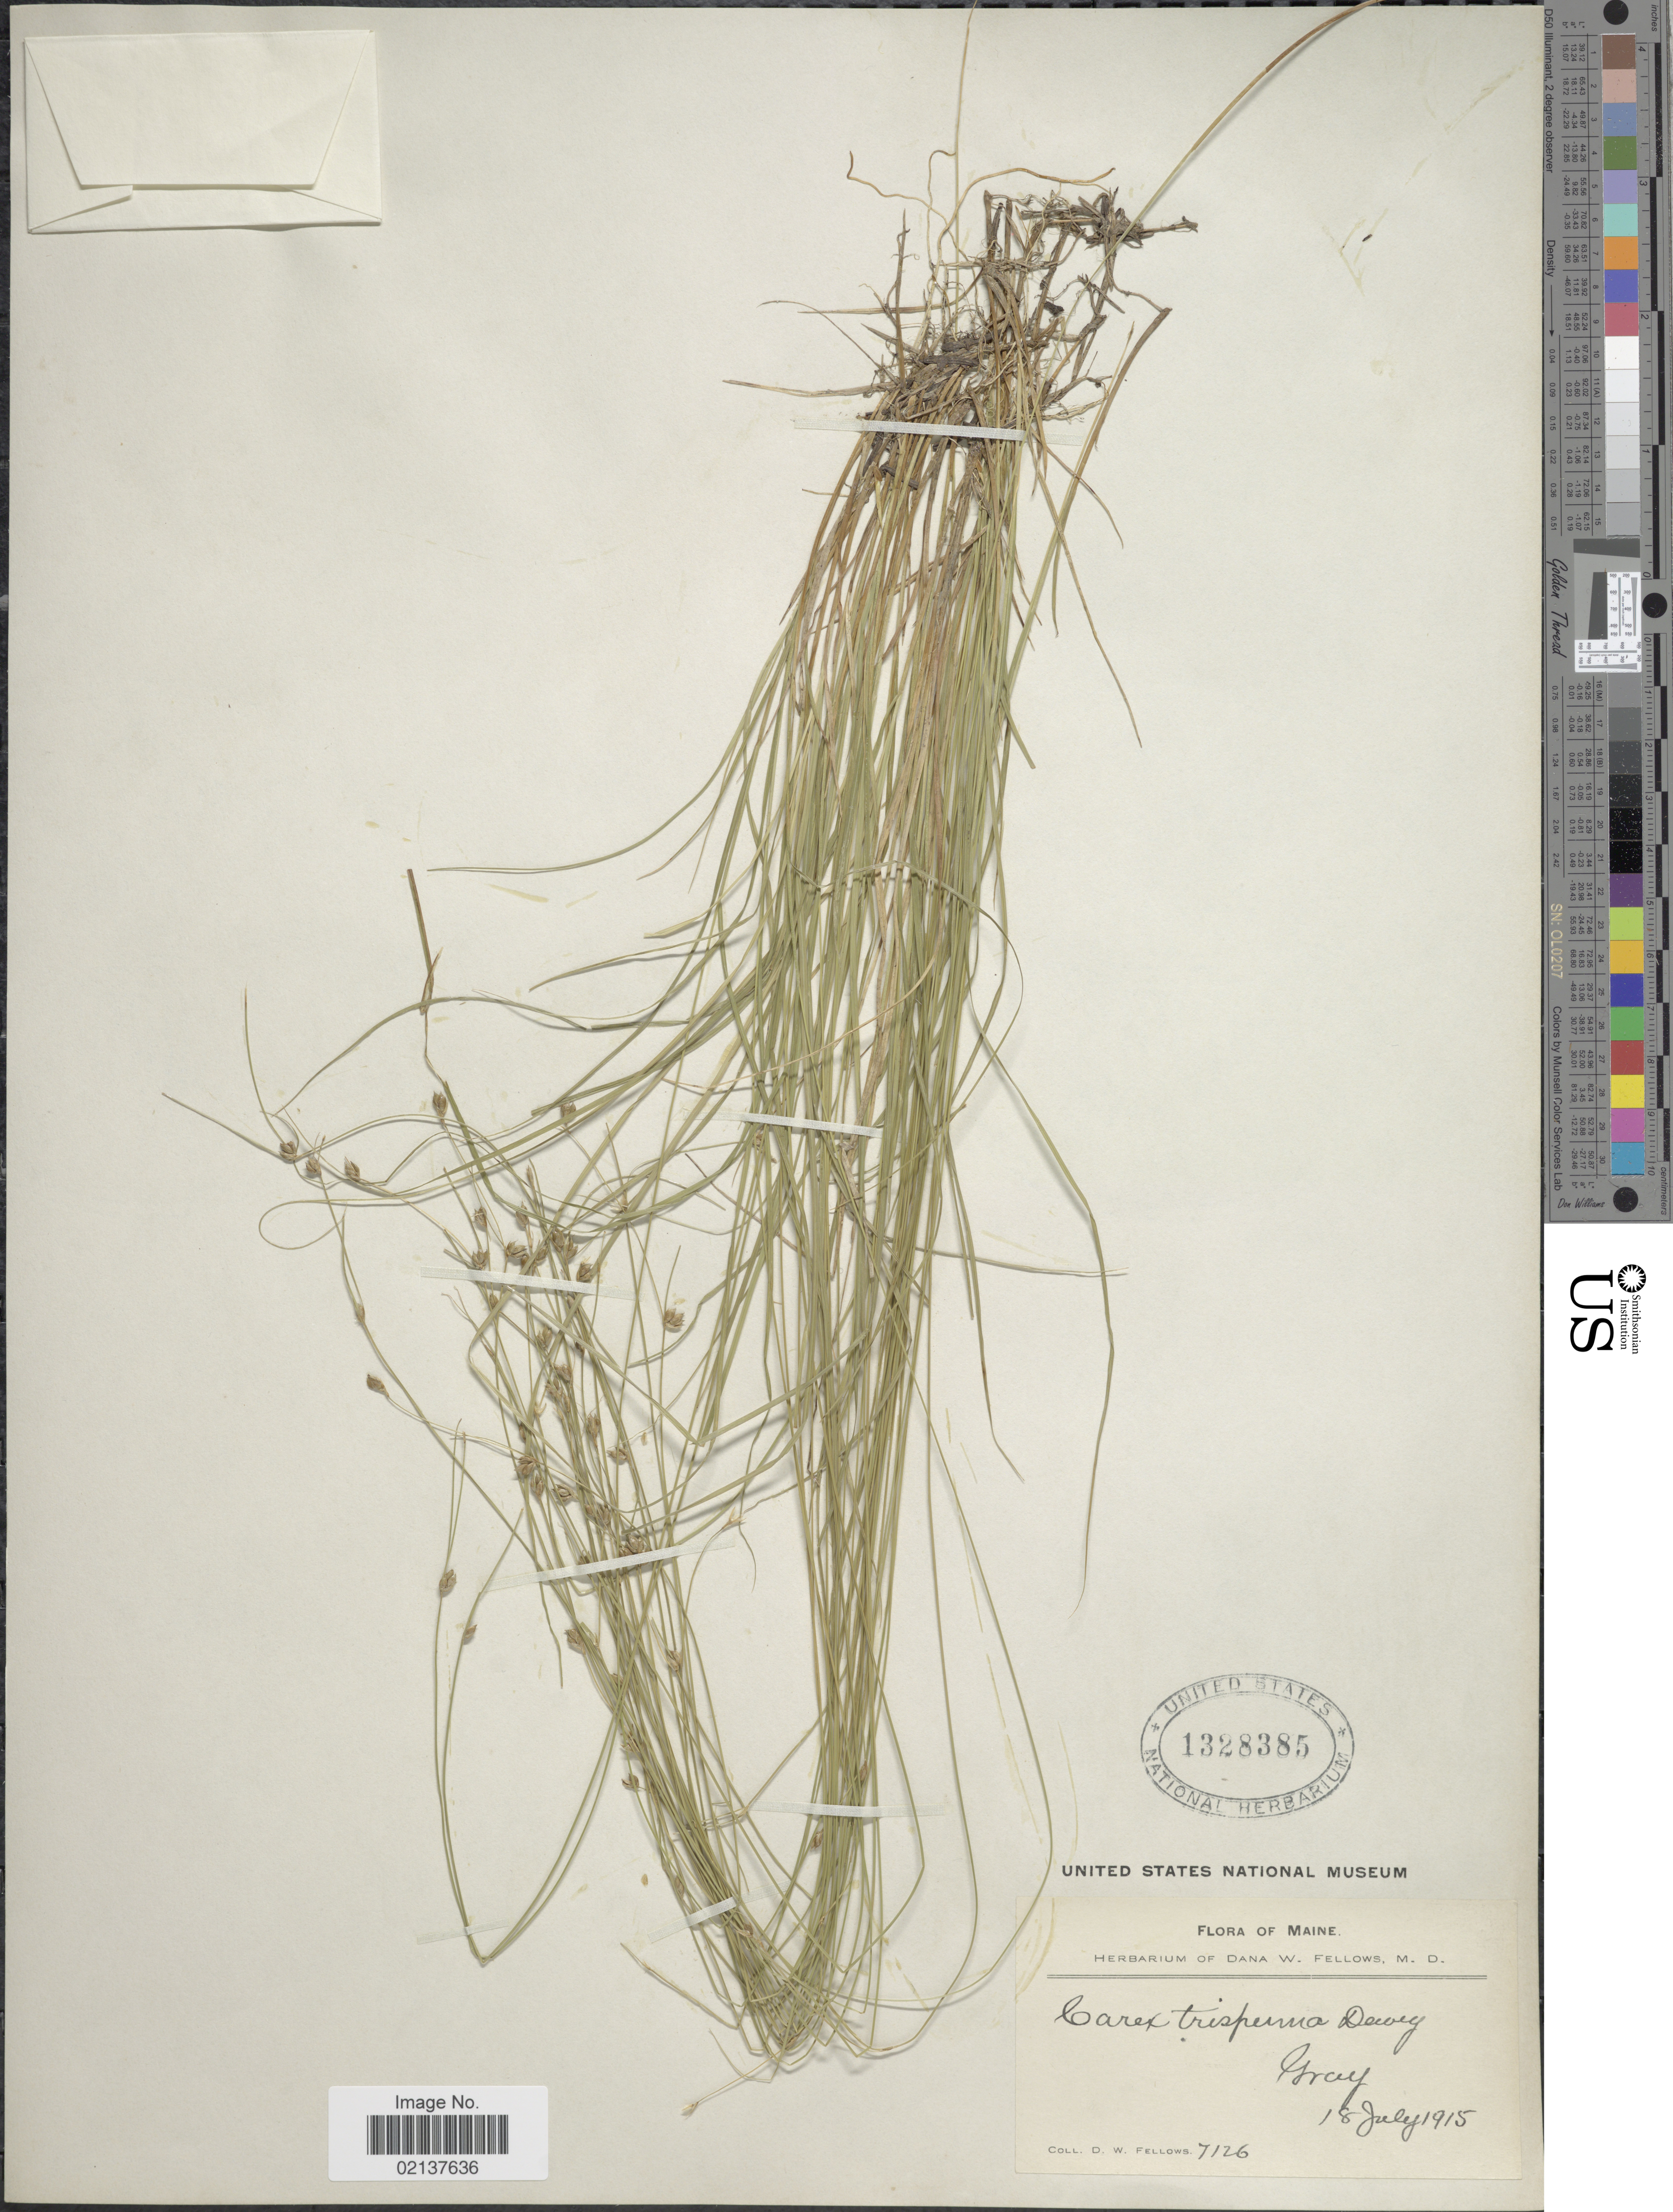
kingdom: Plantae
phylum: Tracheophyta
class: Liliopsida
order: Poales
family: Cyperaceae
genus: Carex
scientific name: Carex trisperma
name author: Dewey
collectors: D. W. Fellows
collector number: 7126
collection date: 1915-07-18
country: United States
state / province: Maine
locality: Gray [unsure placement]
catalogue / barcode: US 1328385